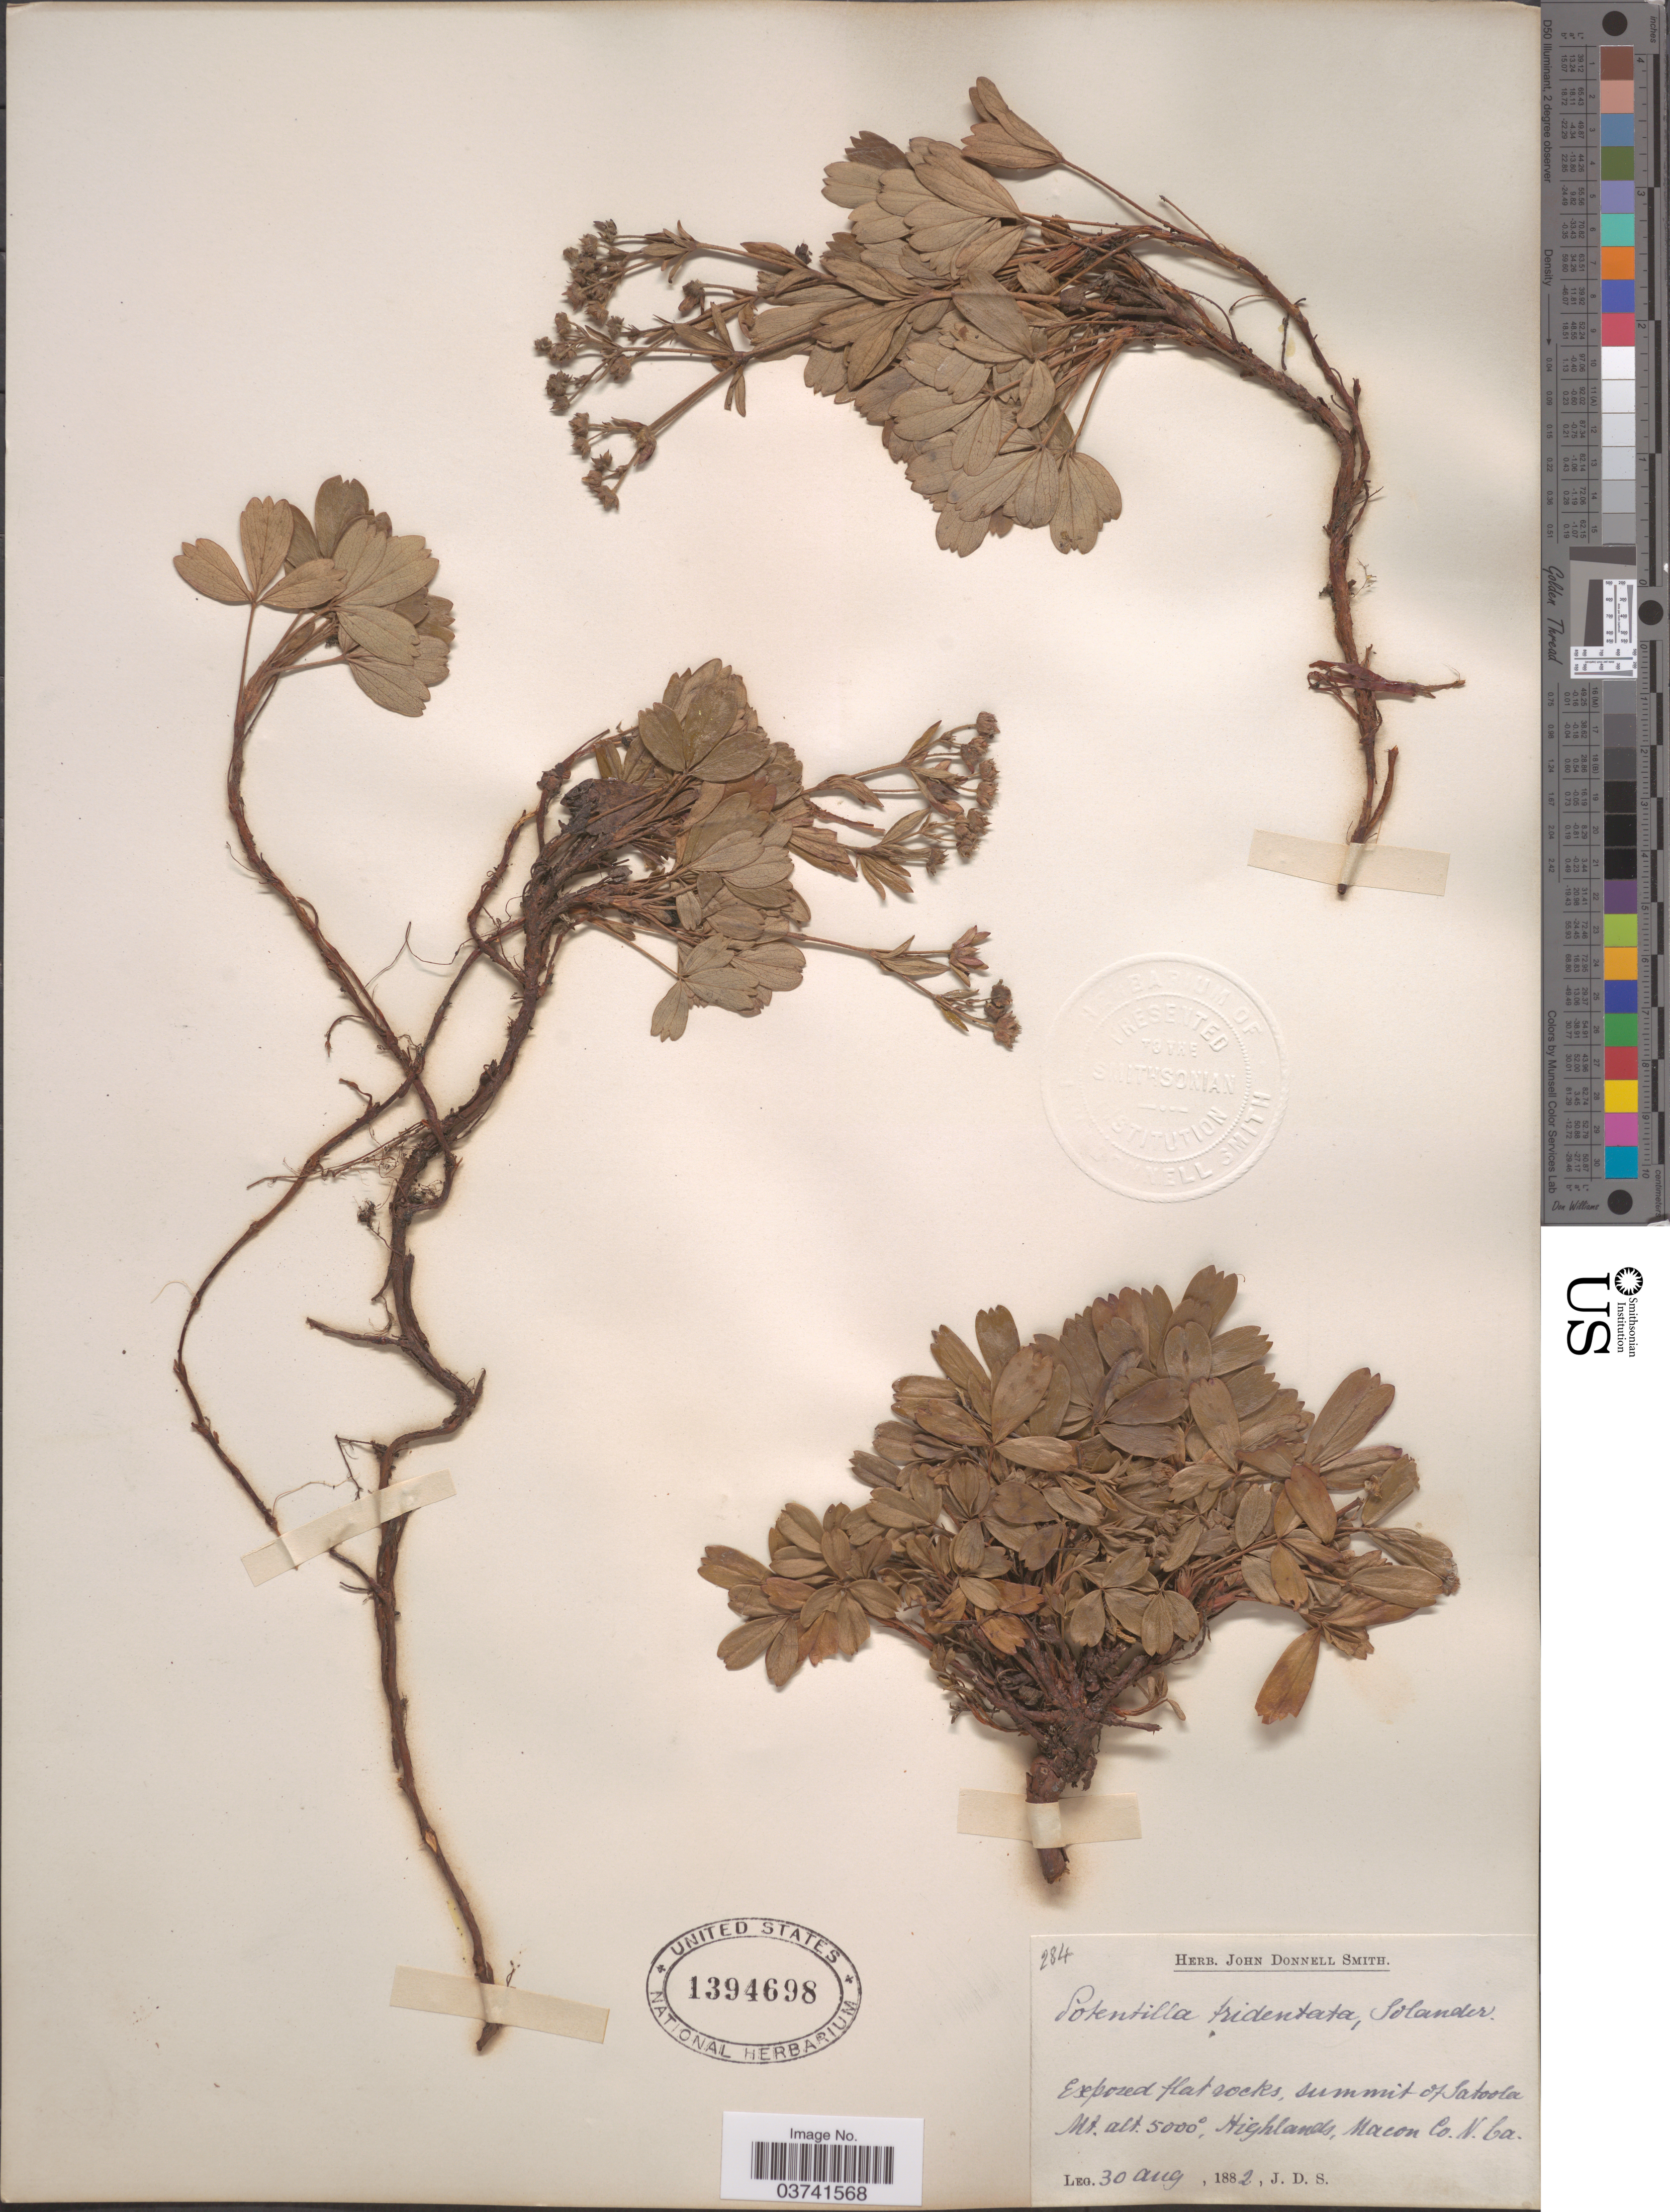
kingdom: Plantae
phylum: Tracheophyta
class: Magnoliopsida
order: Rosales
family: Rosaceae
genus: Potentilla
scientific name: Potentilla tridentata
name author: Aiton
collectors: J. Donnell Smith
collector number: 284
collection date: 1882-08-30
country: United States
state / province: North Carolina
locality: Summit of Satoola Mt., Highlands, Macon Co.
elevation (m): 1524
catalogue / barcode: US 1394698